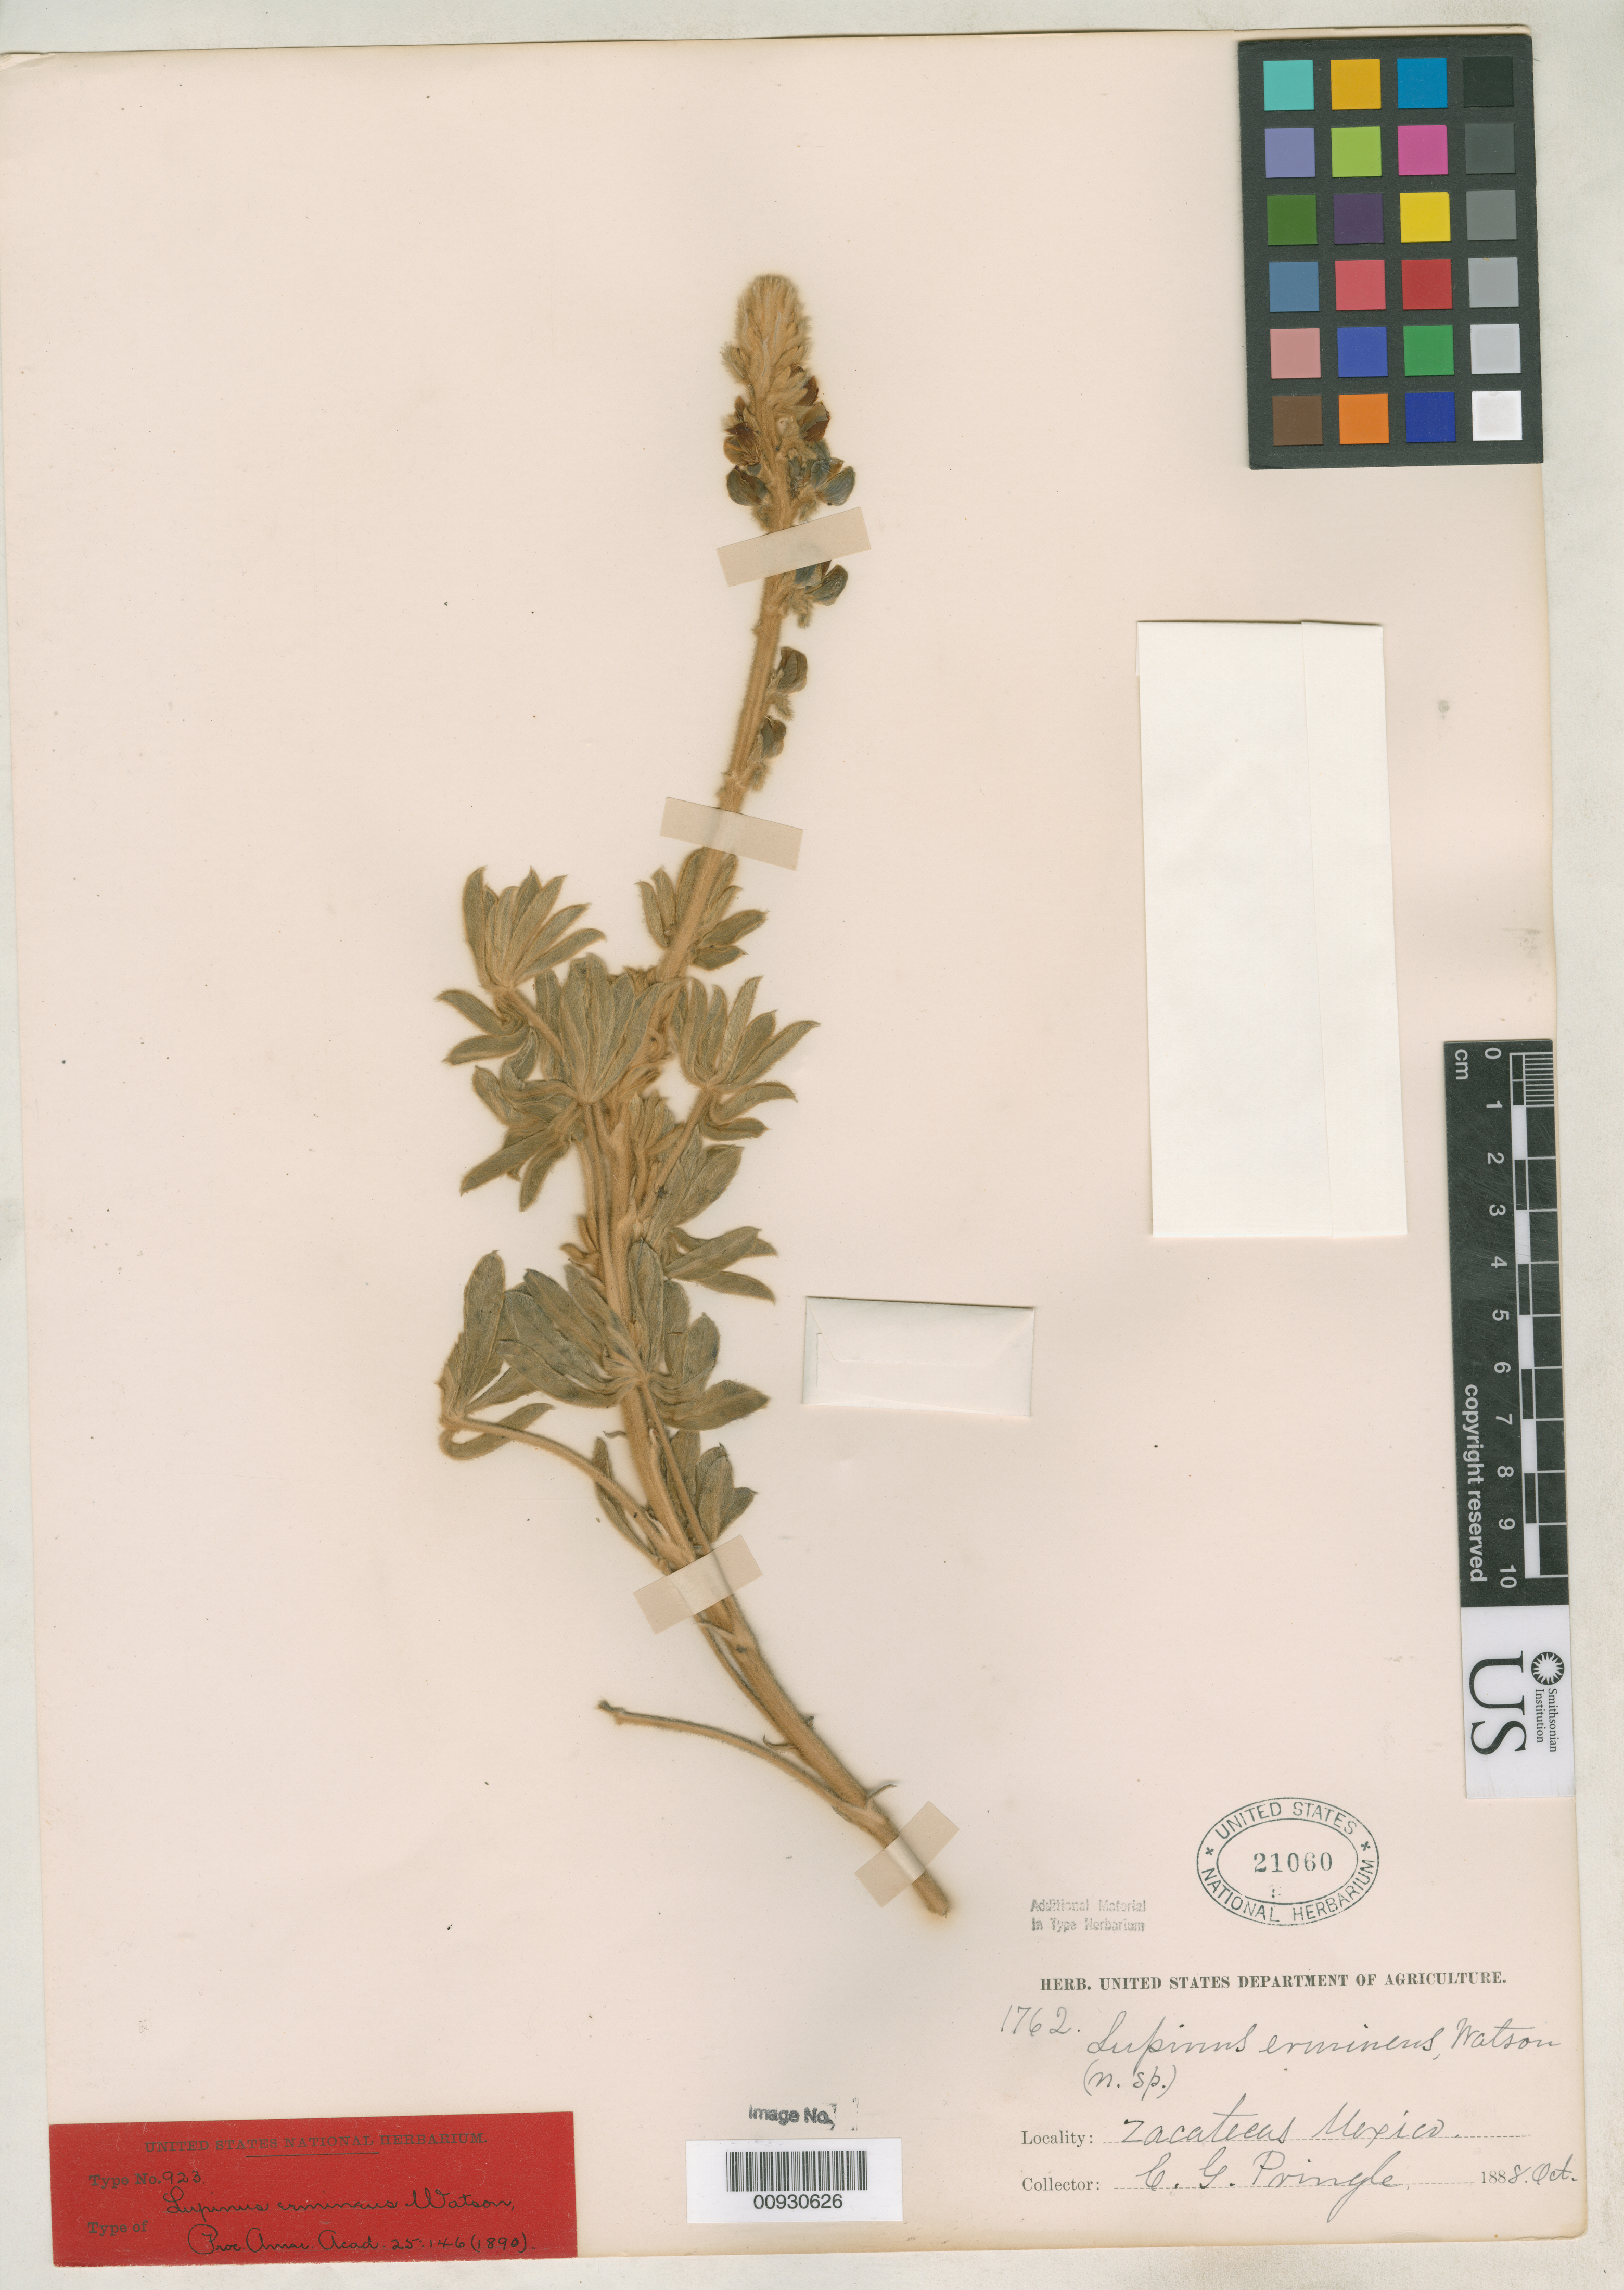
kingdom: Plantae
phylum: Tracheophyta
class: Magnoliopsida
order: Fabales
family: Fabaceae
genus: Lupinus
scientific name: Lupinus ermineus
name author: S. Watson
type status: Isotype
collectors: C. G. Pringle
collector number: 1762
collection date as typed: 26 Oct 1888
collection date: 1888-10-26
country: Mexico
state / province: Zacatecas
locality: Near Zacatecas.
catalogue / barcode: US 21060